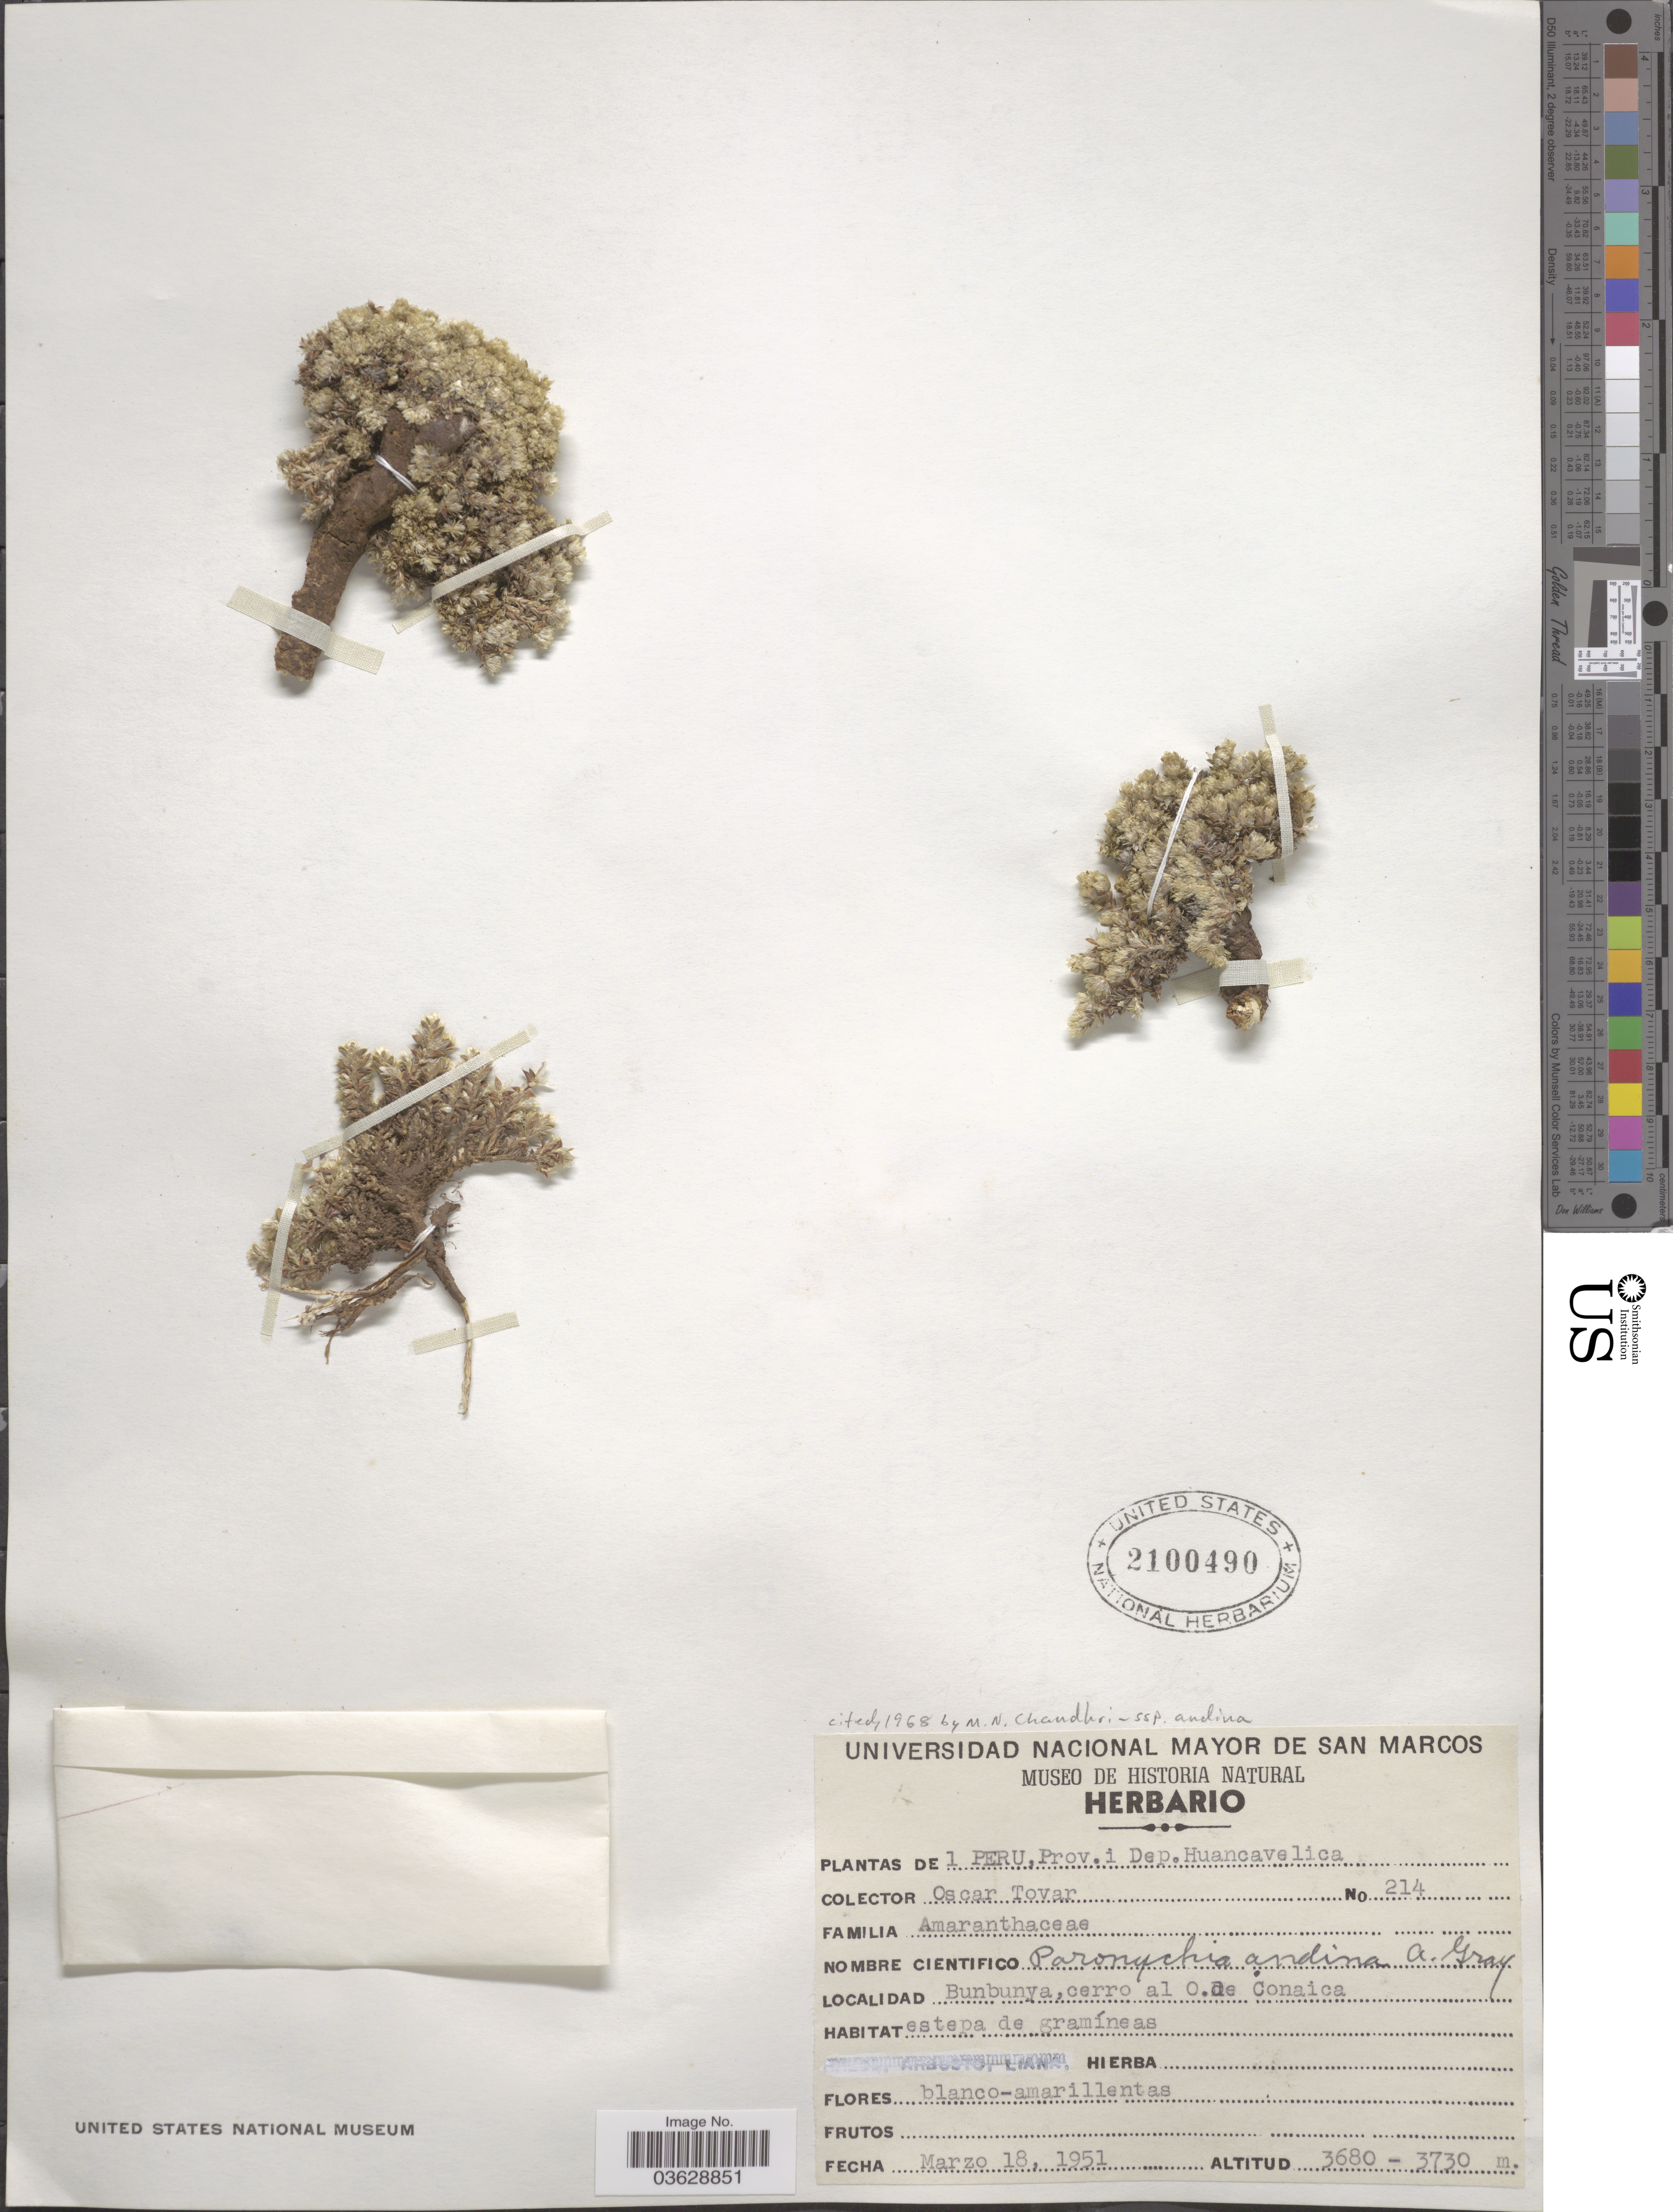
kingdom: Plantae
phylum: Tracheophyta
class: Magnoliopsida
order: Caryophyllales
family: Caryophyllaceae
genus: Paronychia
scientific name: Paronychia andina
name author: A. Gray in Wilkes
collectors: Ó. Tovar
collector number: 214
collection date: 1951-03-18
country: Peru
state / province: Huancavelica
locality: Prov. i Dep. Huancavelica. Bunbuya, cerro al O. de Conaica.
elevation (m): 3680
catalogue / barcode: US 2100490